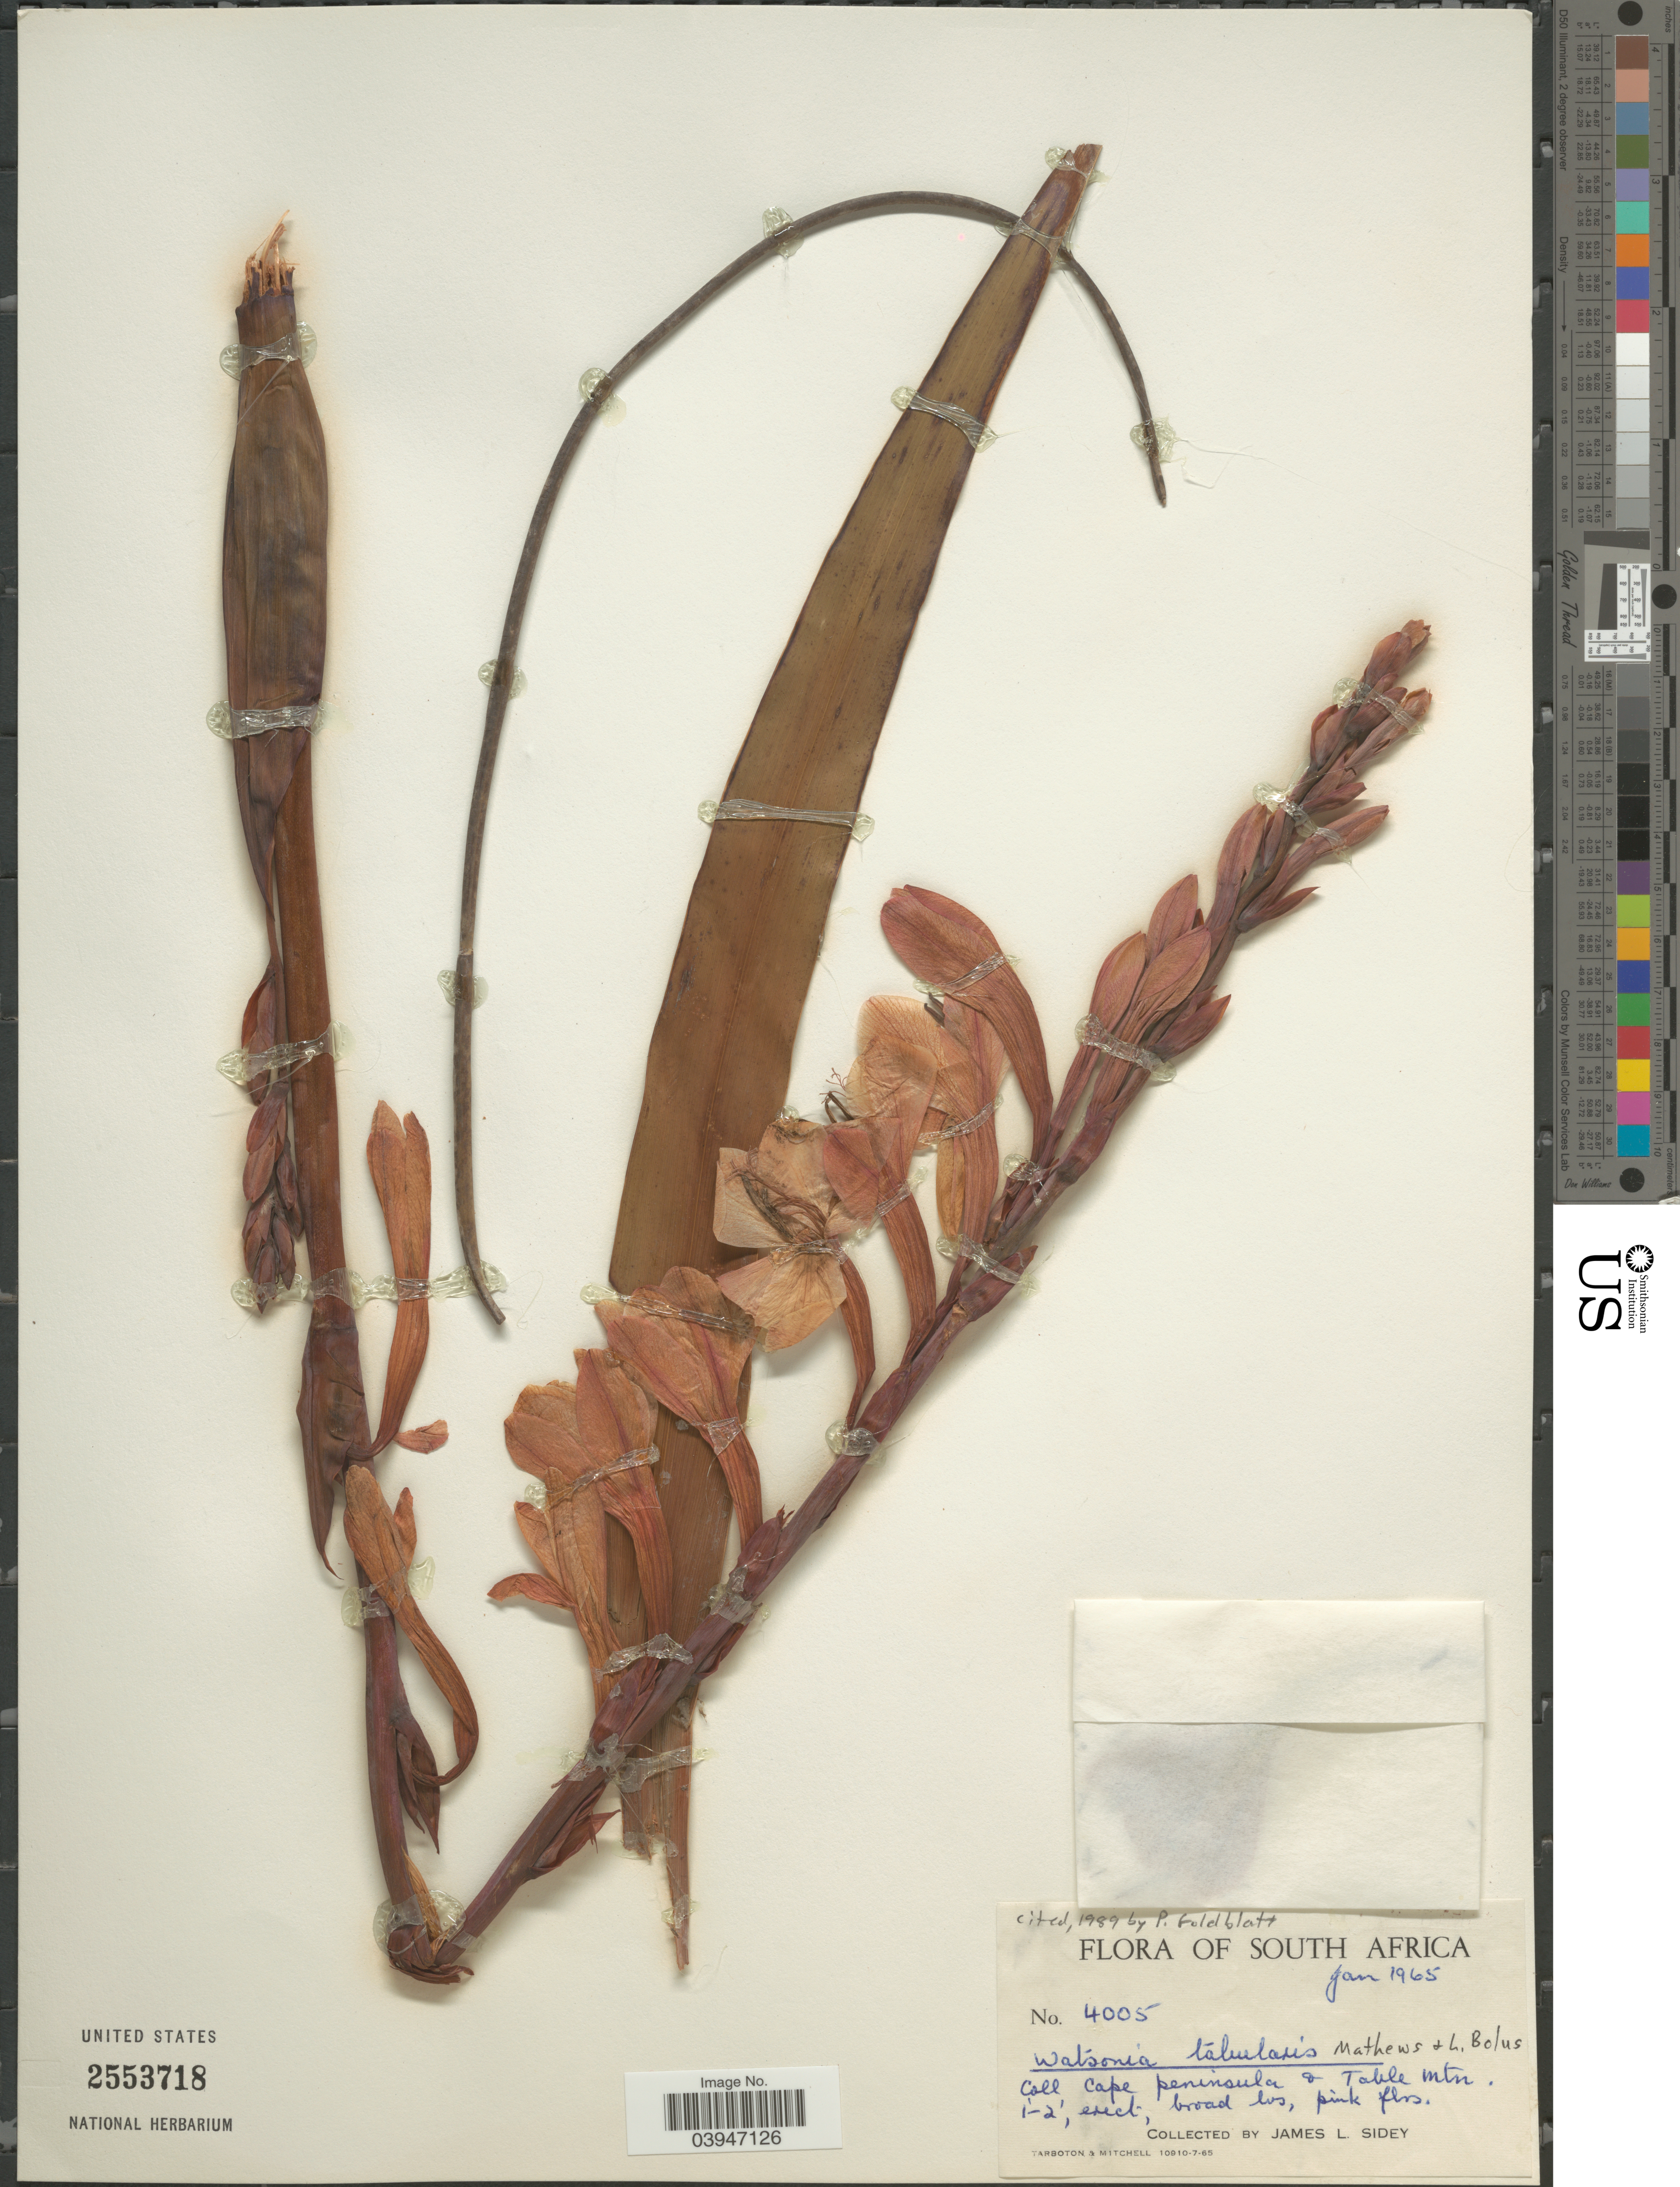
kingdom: Plantae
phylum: Tracheophyta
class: Liliopsida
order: Asparagales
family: Iridaceae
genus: Watsonia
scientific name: Watsonia tabularis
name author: J.W. Mathews & L. Bolus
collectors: J. L. Sidey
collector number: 4005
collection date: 1965-01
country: South Africa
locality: Cape Peninsula & Table Mtn.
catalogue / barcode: US 2553718